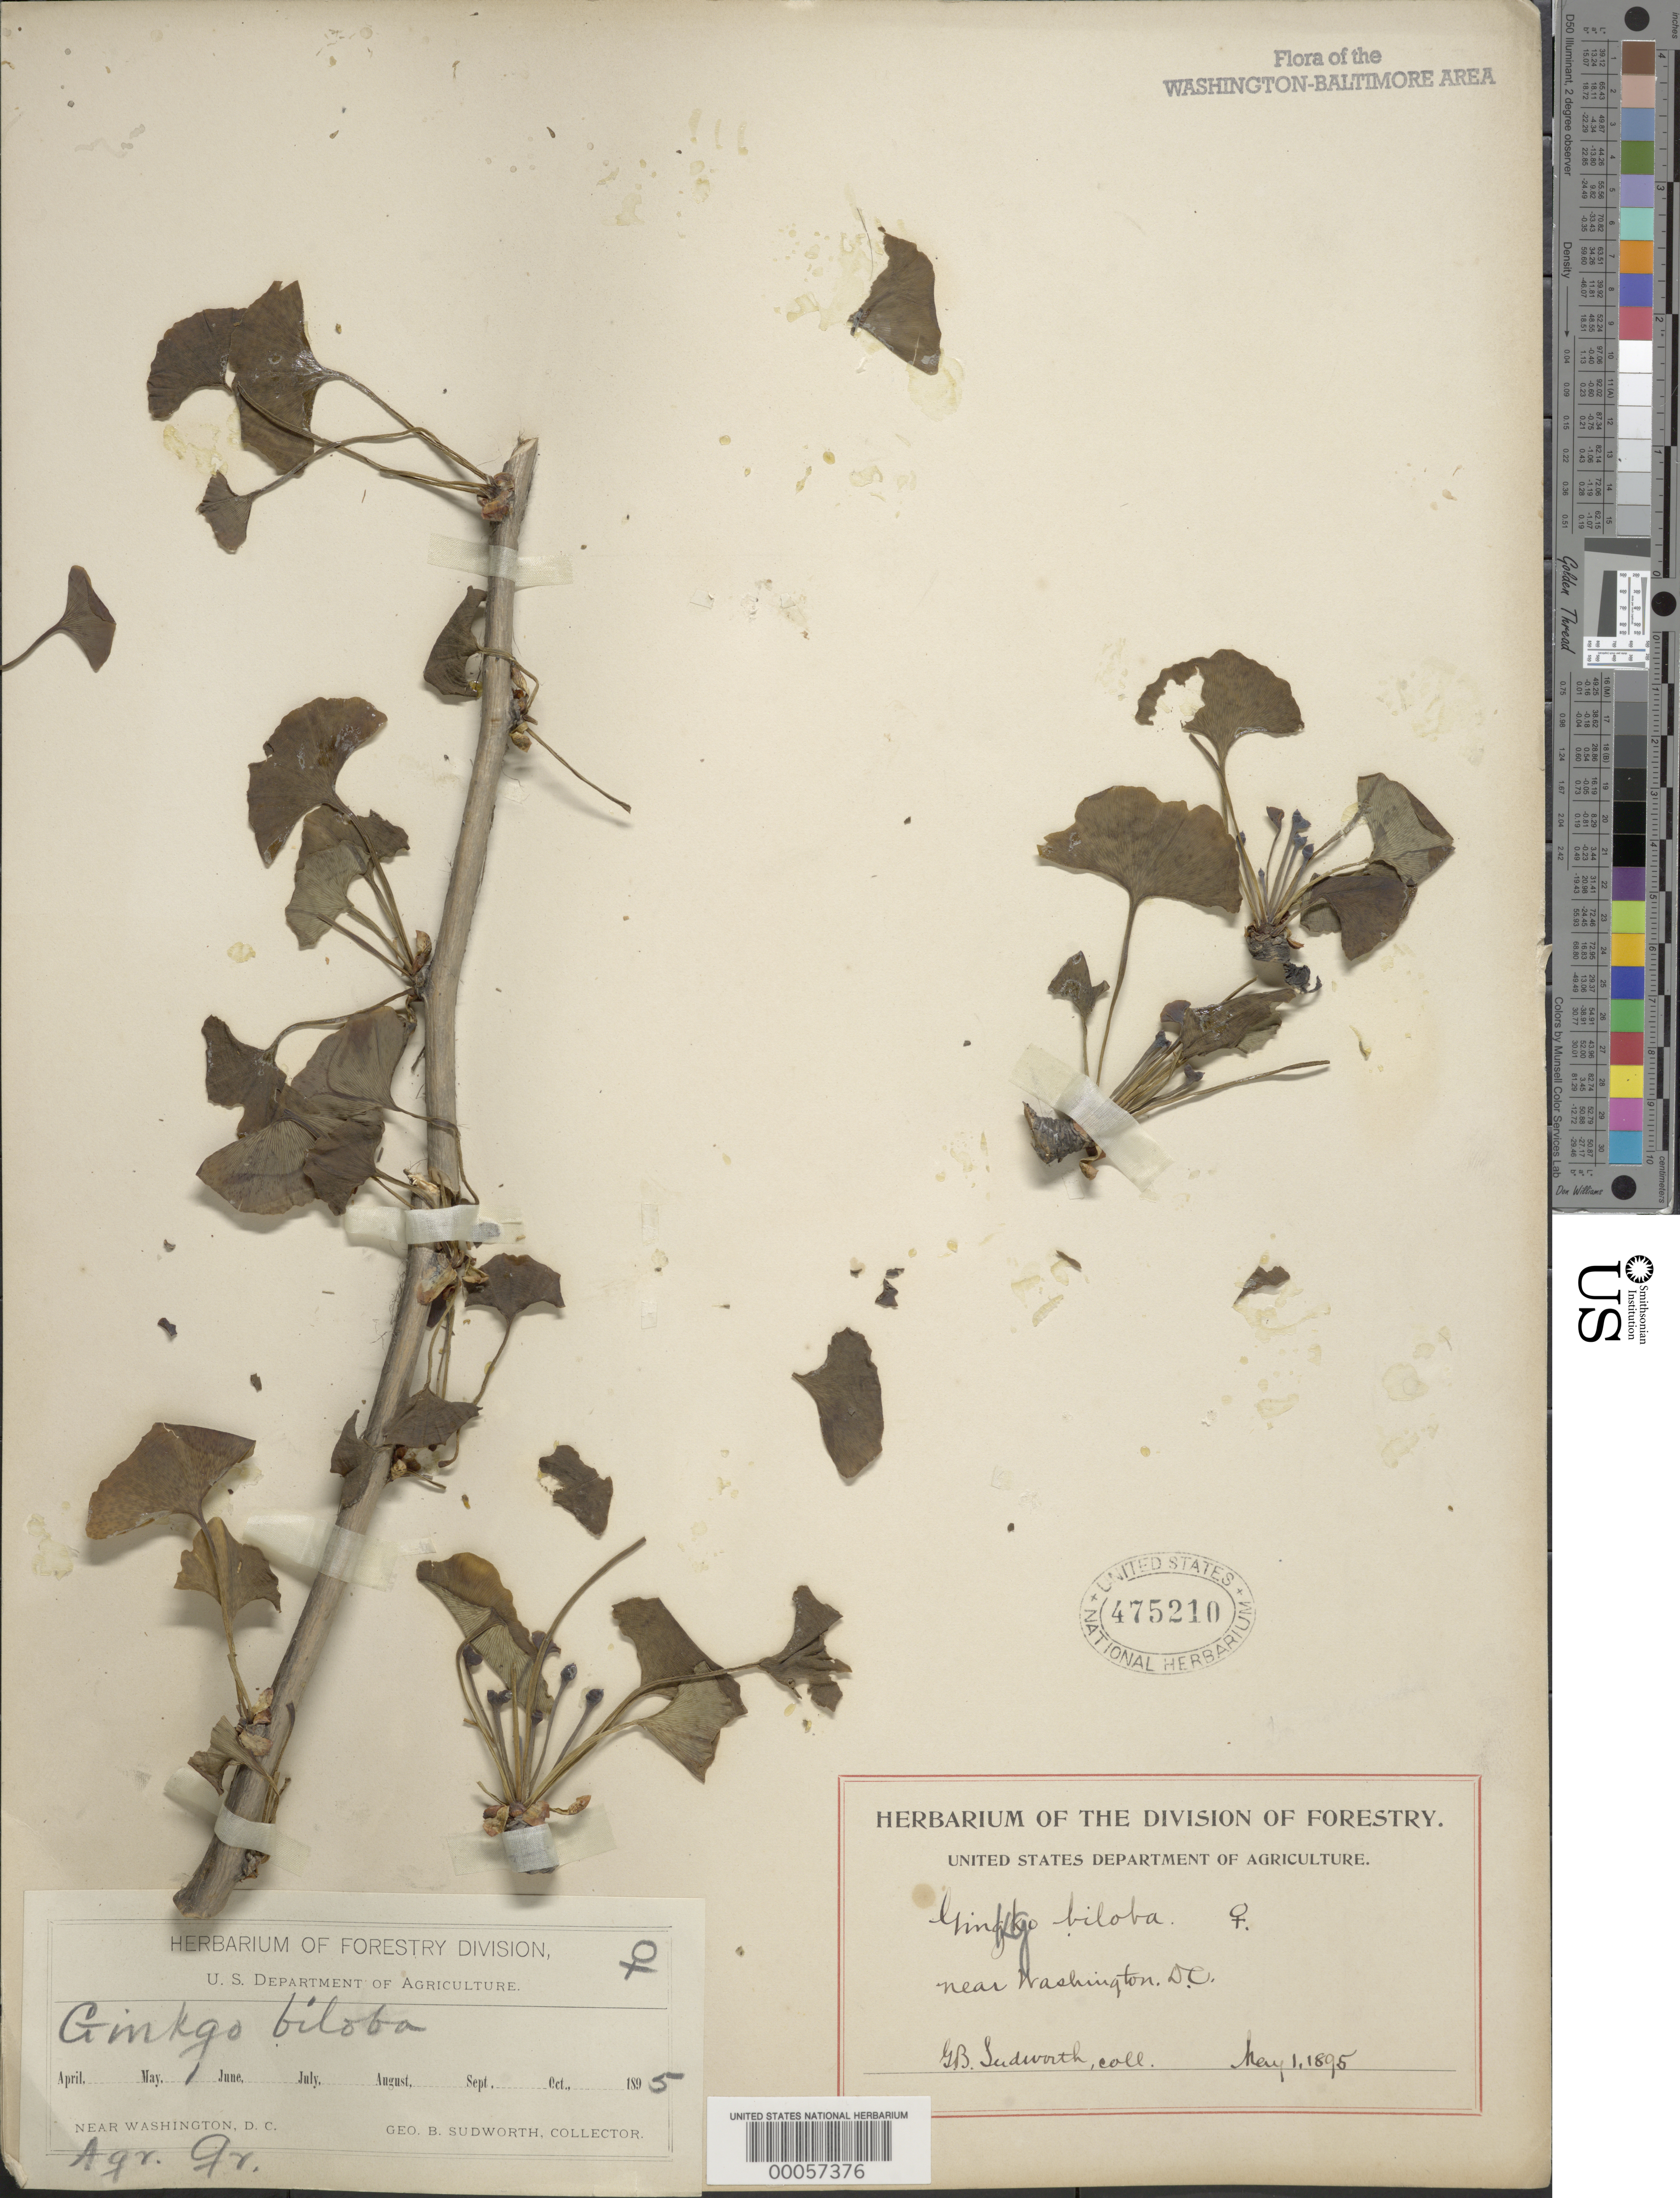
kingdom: Plantae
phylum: Tracheophyta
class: Ginkgoopsida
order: Ginkgoales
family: Ginkgoaceae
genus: Ginkgo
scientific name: Ginkgo biloba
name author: L.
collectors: G. B. Sudworth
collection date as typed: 01 May 1895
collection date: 1895-05-01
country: United States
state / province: District of Columbia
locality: Near Washington DC, on Agriculture Grounds.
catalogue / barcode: US 475210